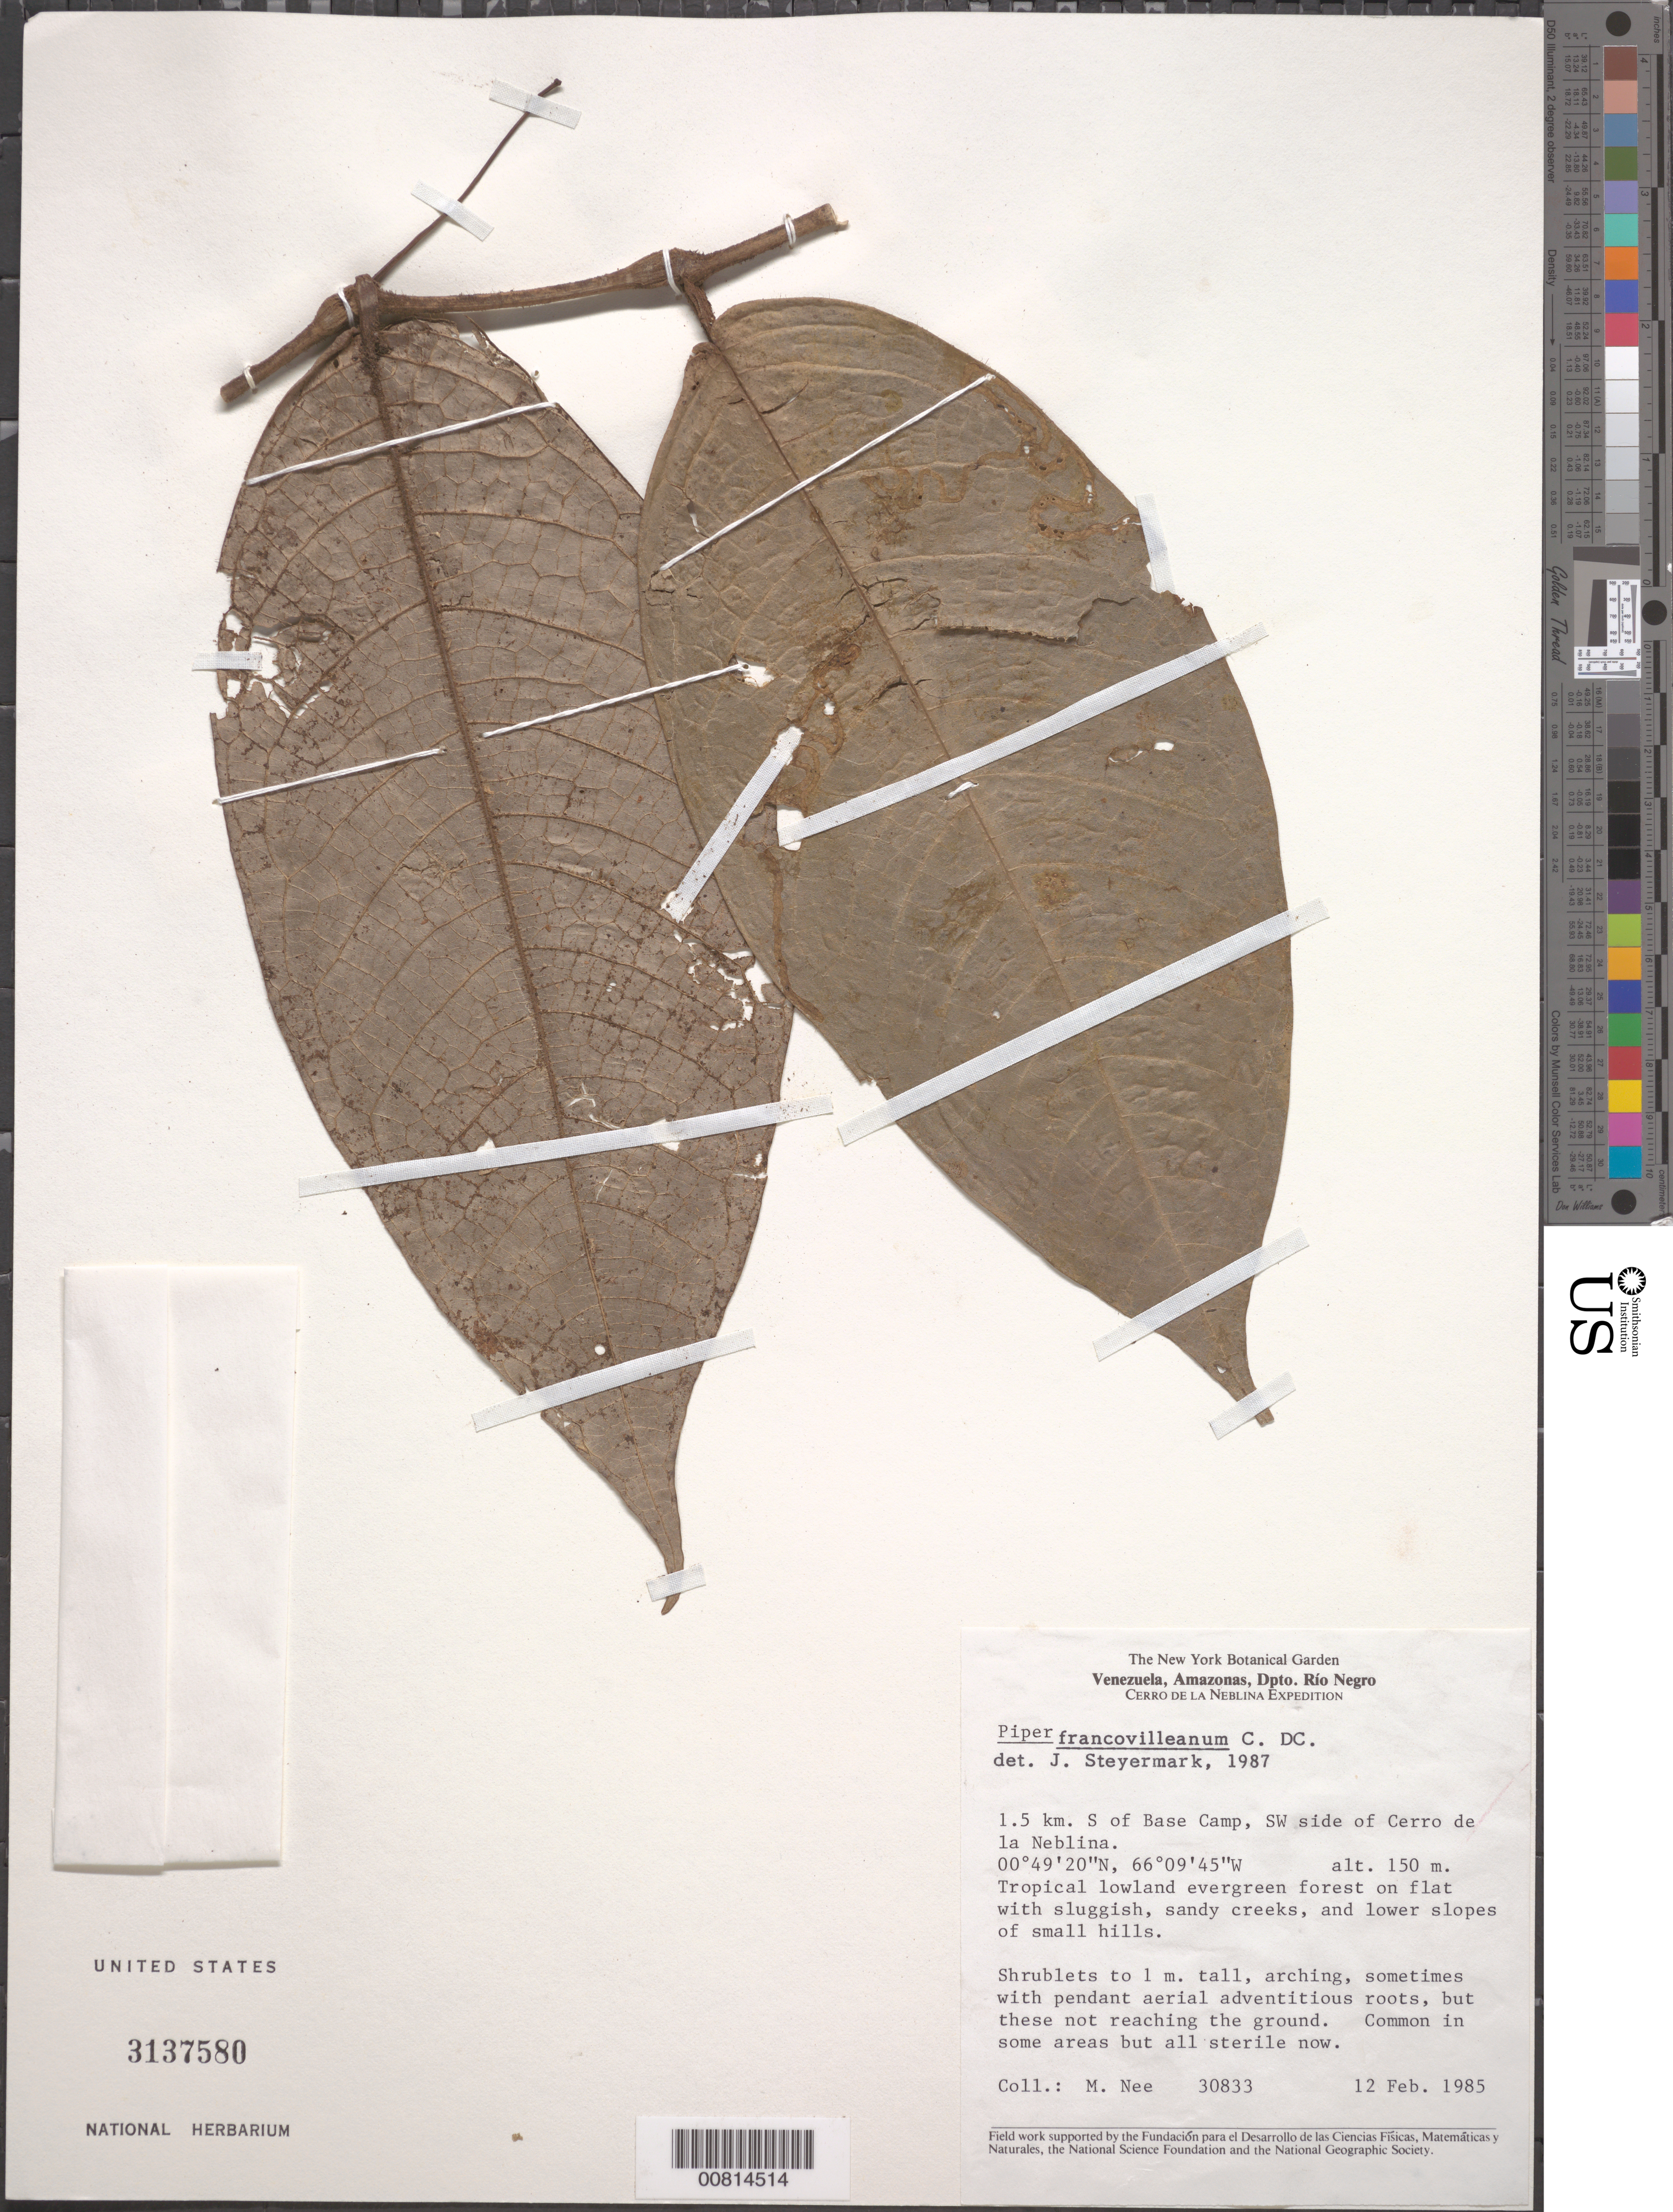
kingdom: Plantae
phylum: Tracheophyta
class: Magnoliopsida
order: Piperales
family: Piperaceae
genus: Piper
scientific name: Piper francovilleanum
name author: C. DC.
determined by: Steyermark, Julian A., (VEN)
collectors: M. Nee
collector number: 30833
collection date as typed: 12-Feb-85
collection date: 1985-02-12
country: Venezuela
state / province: Amazonas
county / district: Río Negro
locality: Cerro de la Neblina, SW side, 1.5 km S of Base Camp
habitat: Tropical lowland evergreen forest on flat with sluggish, sandy creeks and lower slopes of small hills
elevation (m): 150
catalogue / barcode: US 3137580